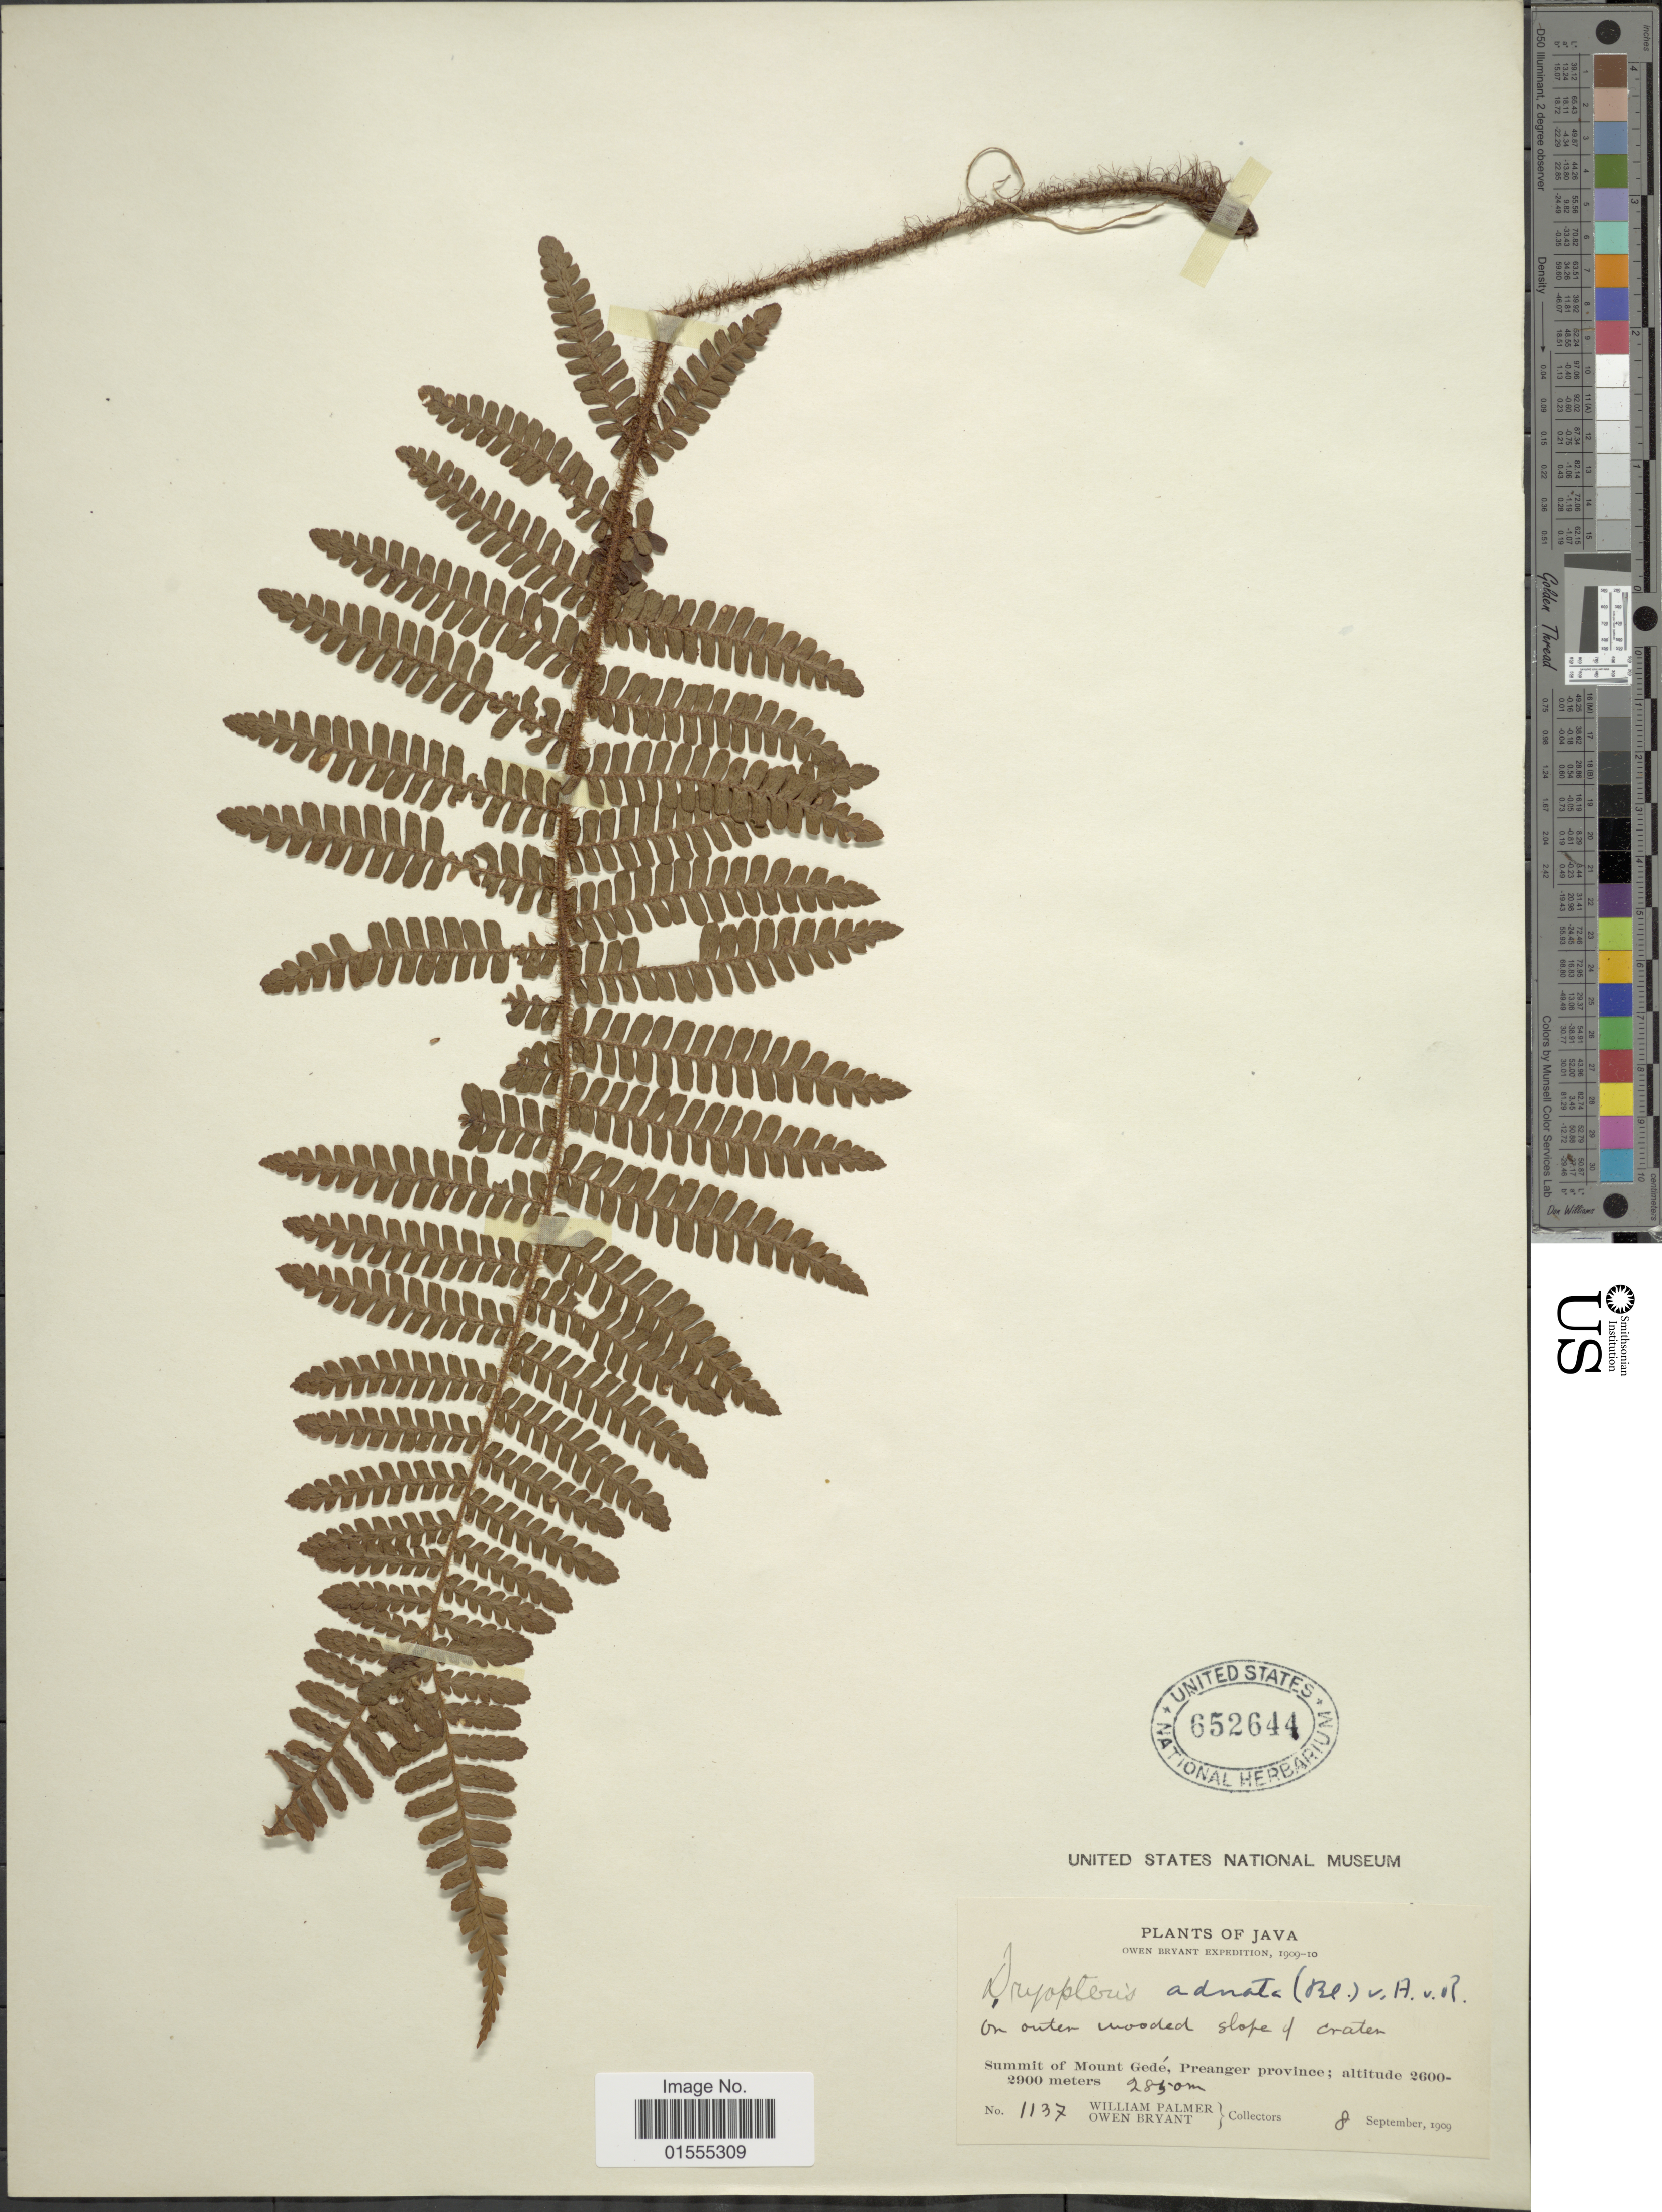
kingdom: Plantae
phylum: Tracheophyta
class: Polypodiopsida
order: Polypodiales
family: Dryopteridaceae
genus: Dryopteris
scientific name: Dryopteris adnata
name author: (Blume) Alderw.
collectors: W. Palmer & O. Bryant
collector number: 1137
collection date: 1909-09-08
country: Indonesia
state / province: Java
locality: Summit of Mount Gedé, Preanger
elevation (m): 2600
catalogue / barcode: US 652644